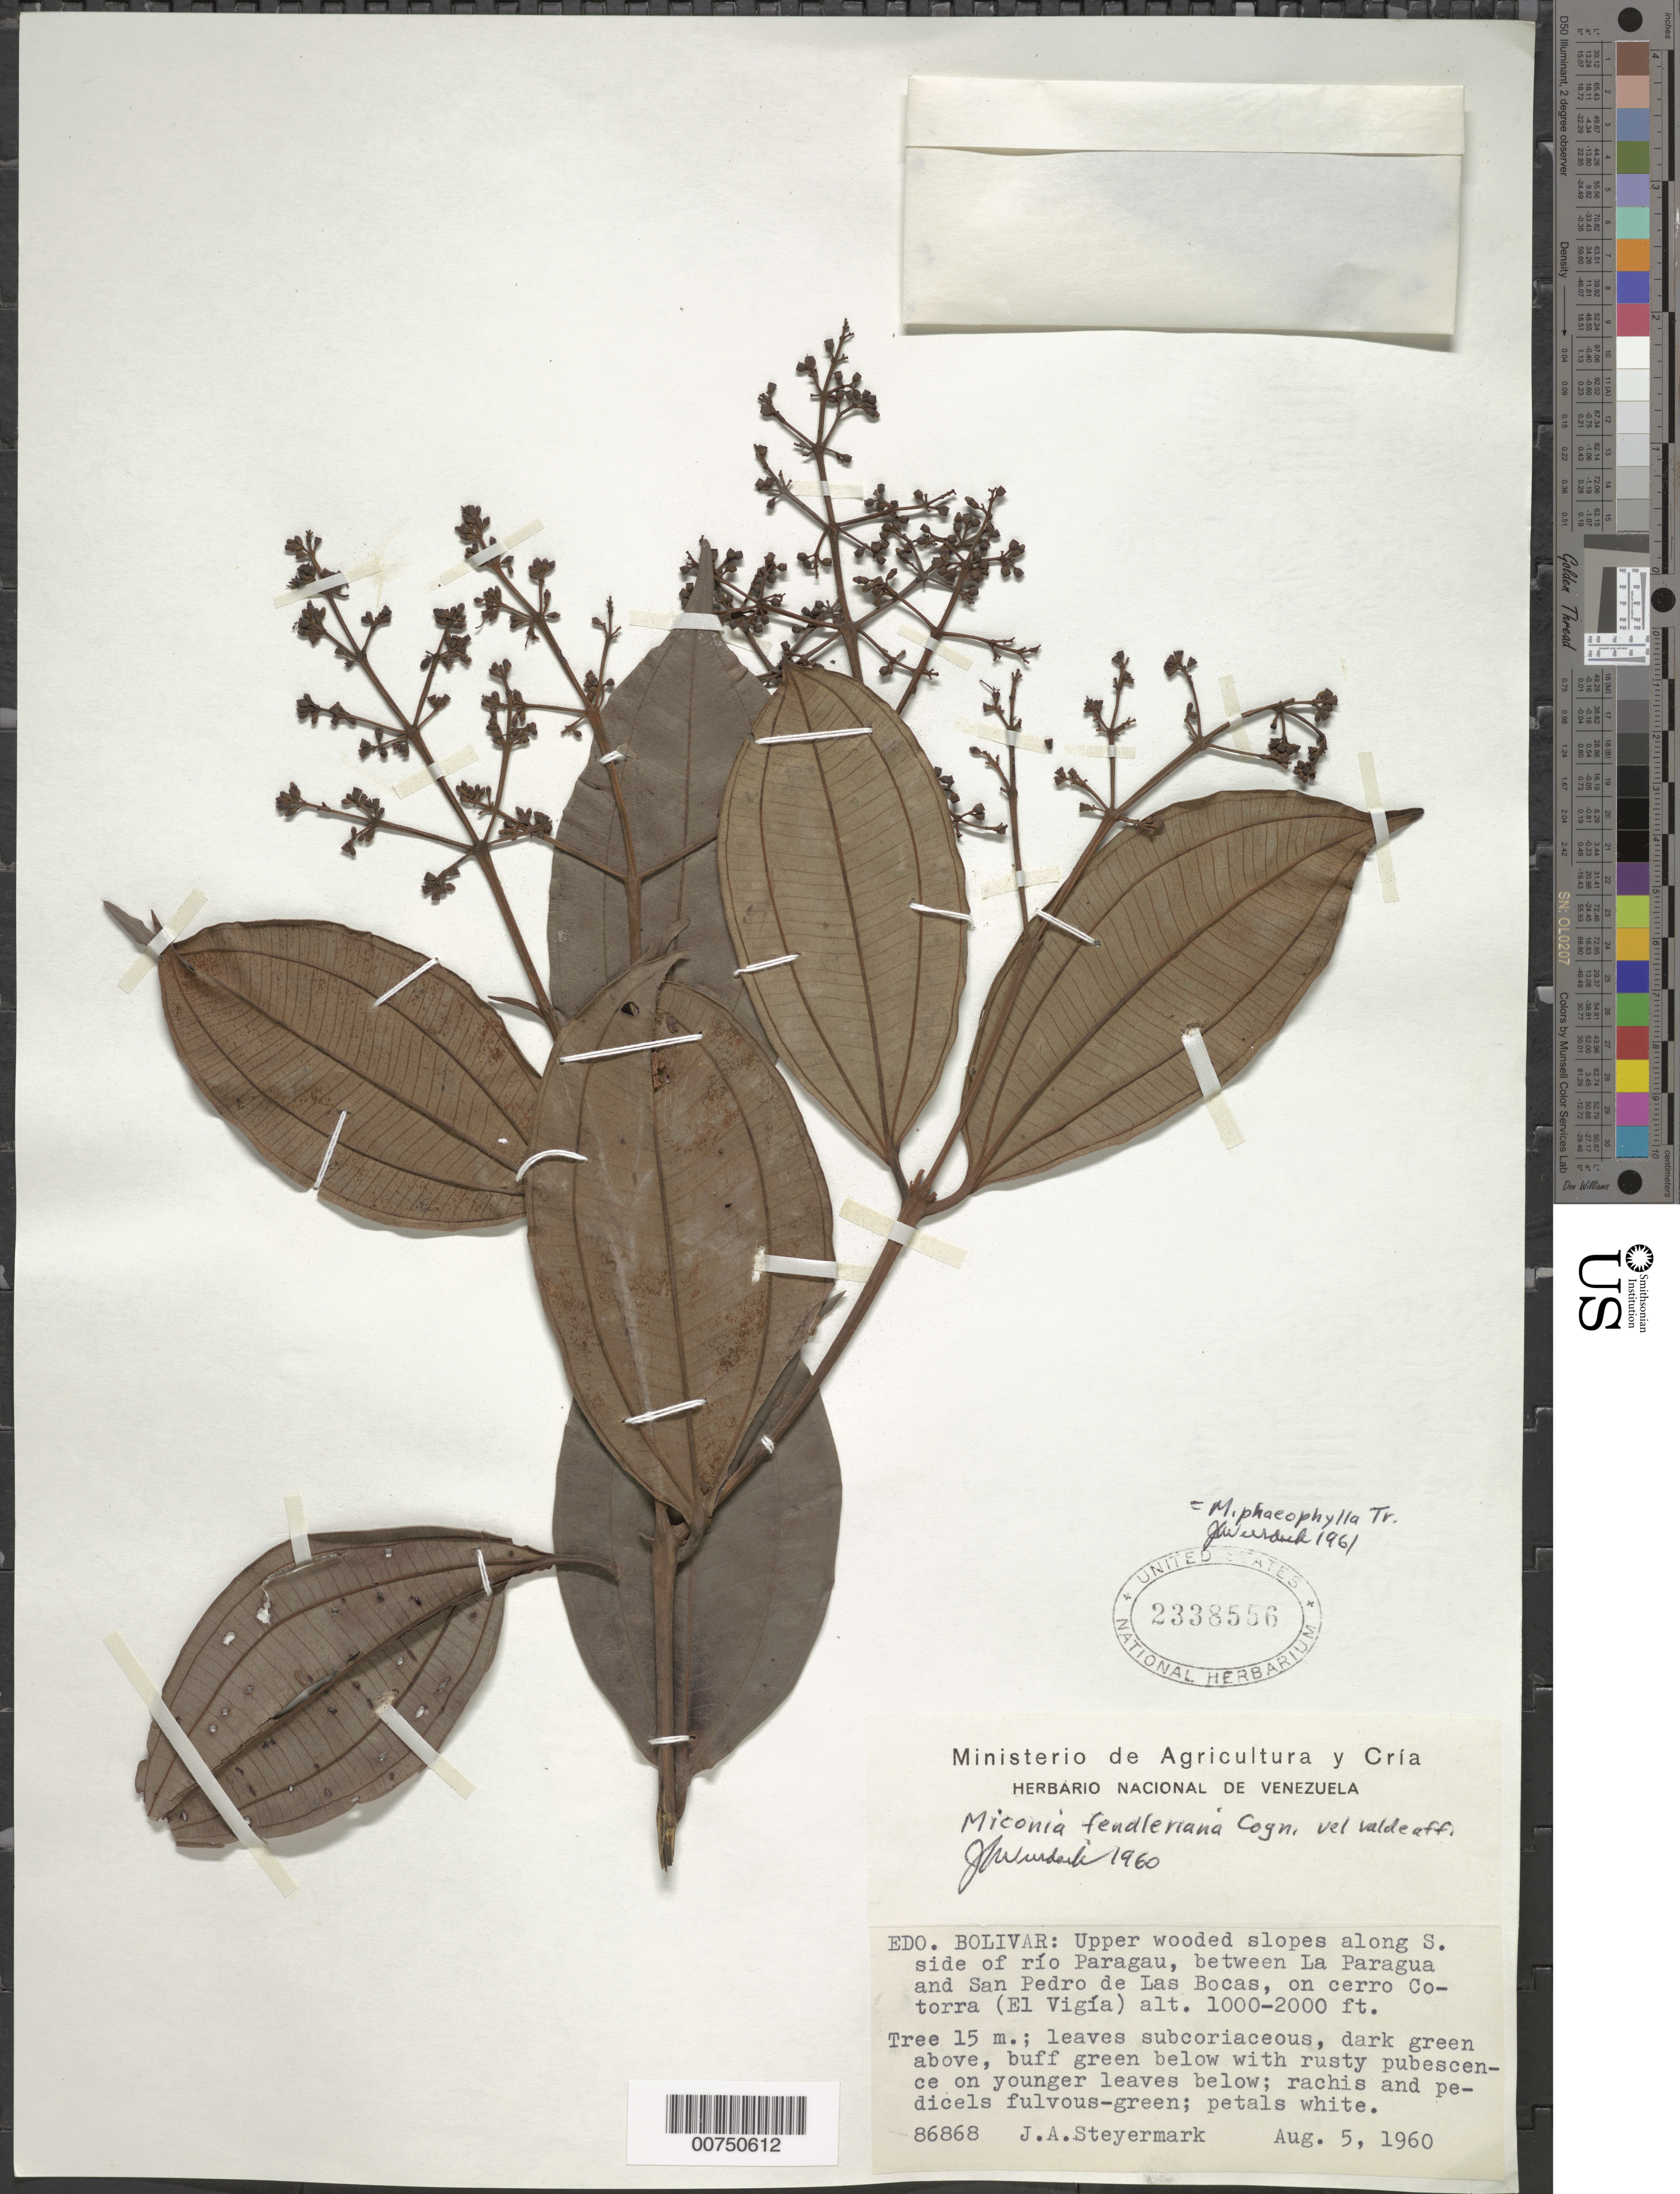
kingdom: Plantae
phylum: Tracheophyta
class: Magnoliopsida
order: Myrtales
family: Melastomataceae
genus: Miconia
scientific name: Miconia phaeophylla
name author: Triana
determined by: Wurdack, John J., (US), US (UNITED STATES)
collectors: J. Steyermark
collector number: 86868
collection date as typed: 5-Aug-60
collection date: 1960-08-05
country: Venezuela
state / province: Bolívar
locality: Río Paragua, between La Paragua and San Pedro de Las Bocas, on Cerro Cotorra (El Vigía)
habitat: Upper wooded slopes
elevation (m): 305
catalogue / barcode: US 2338556